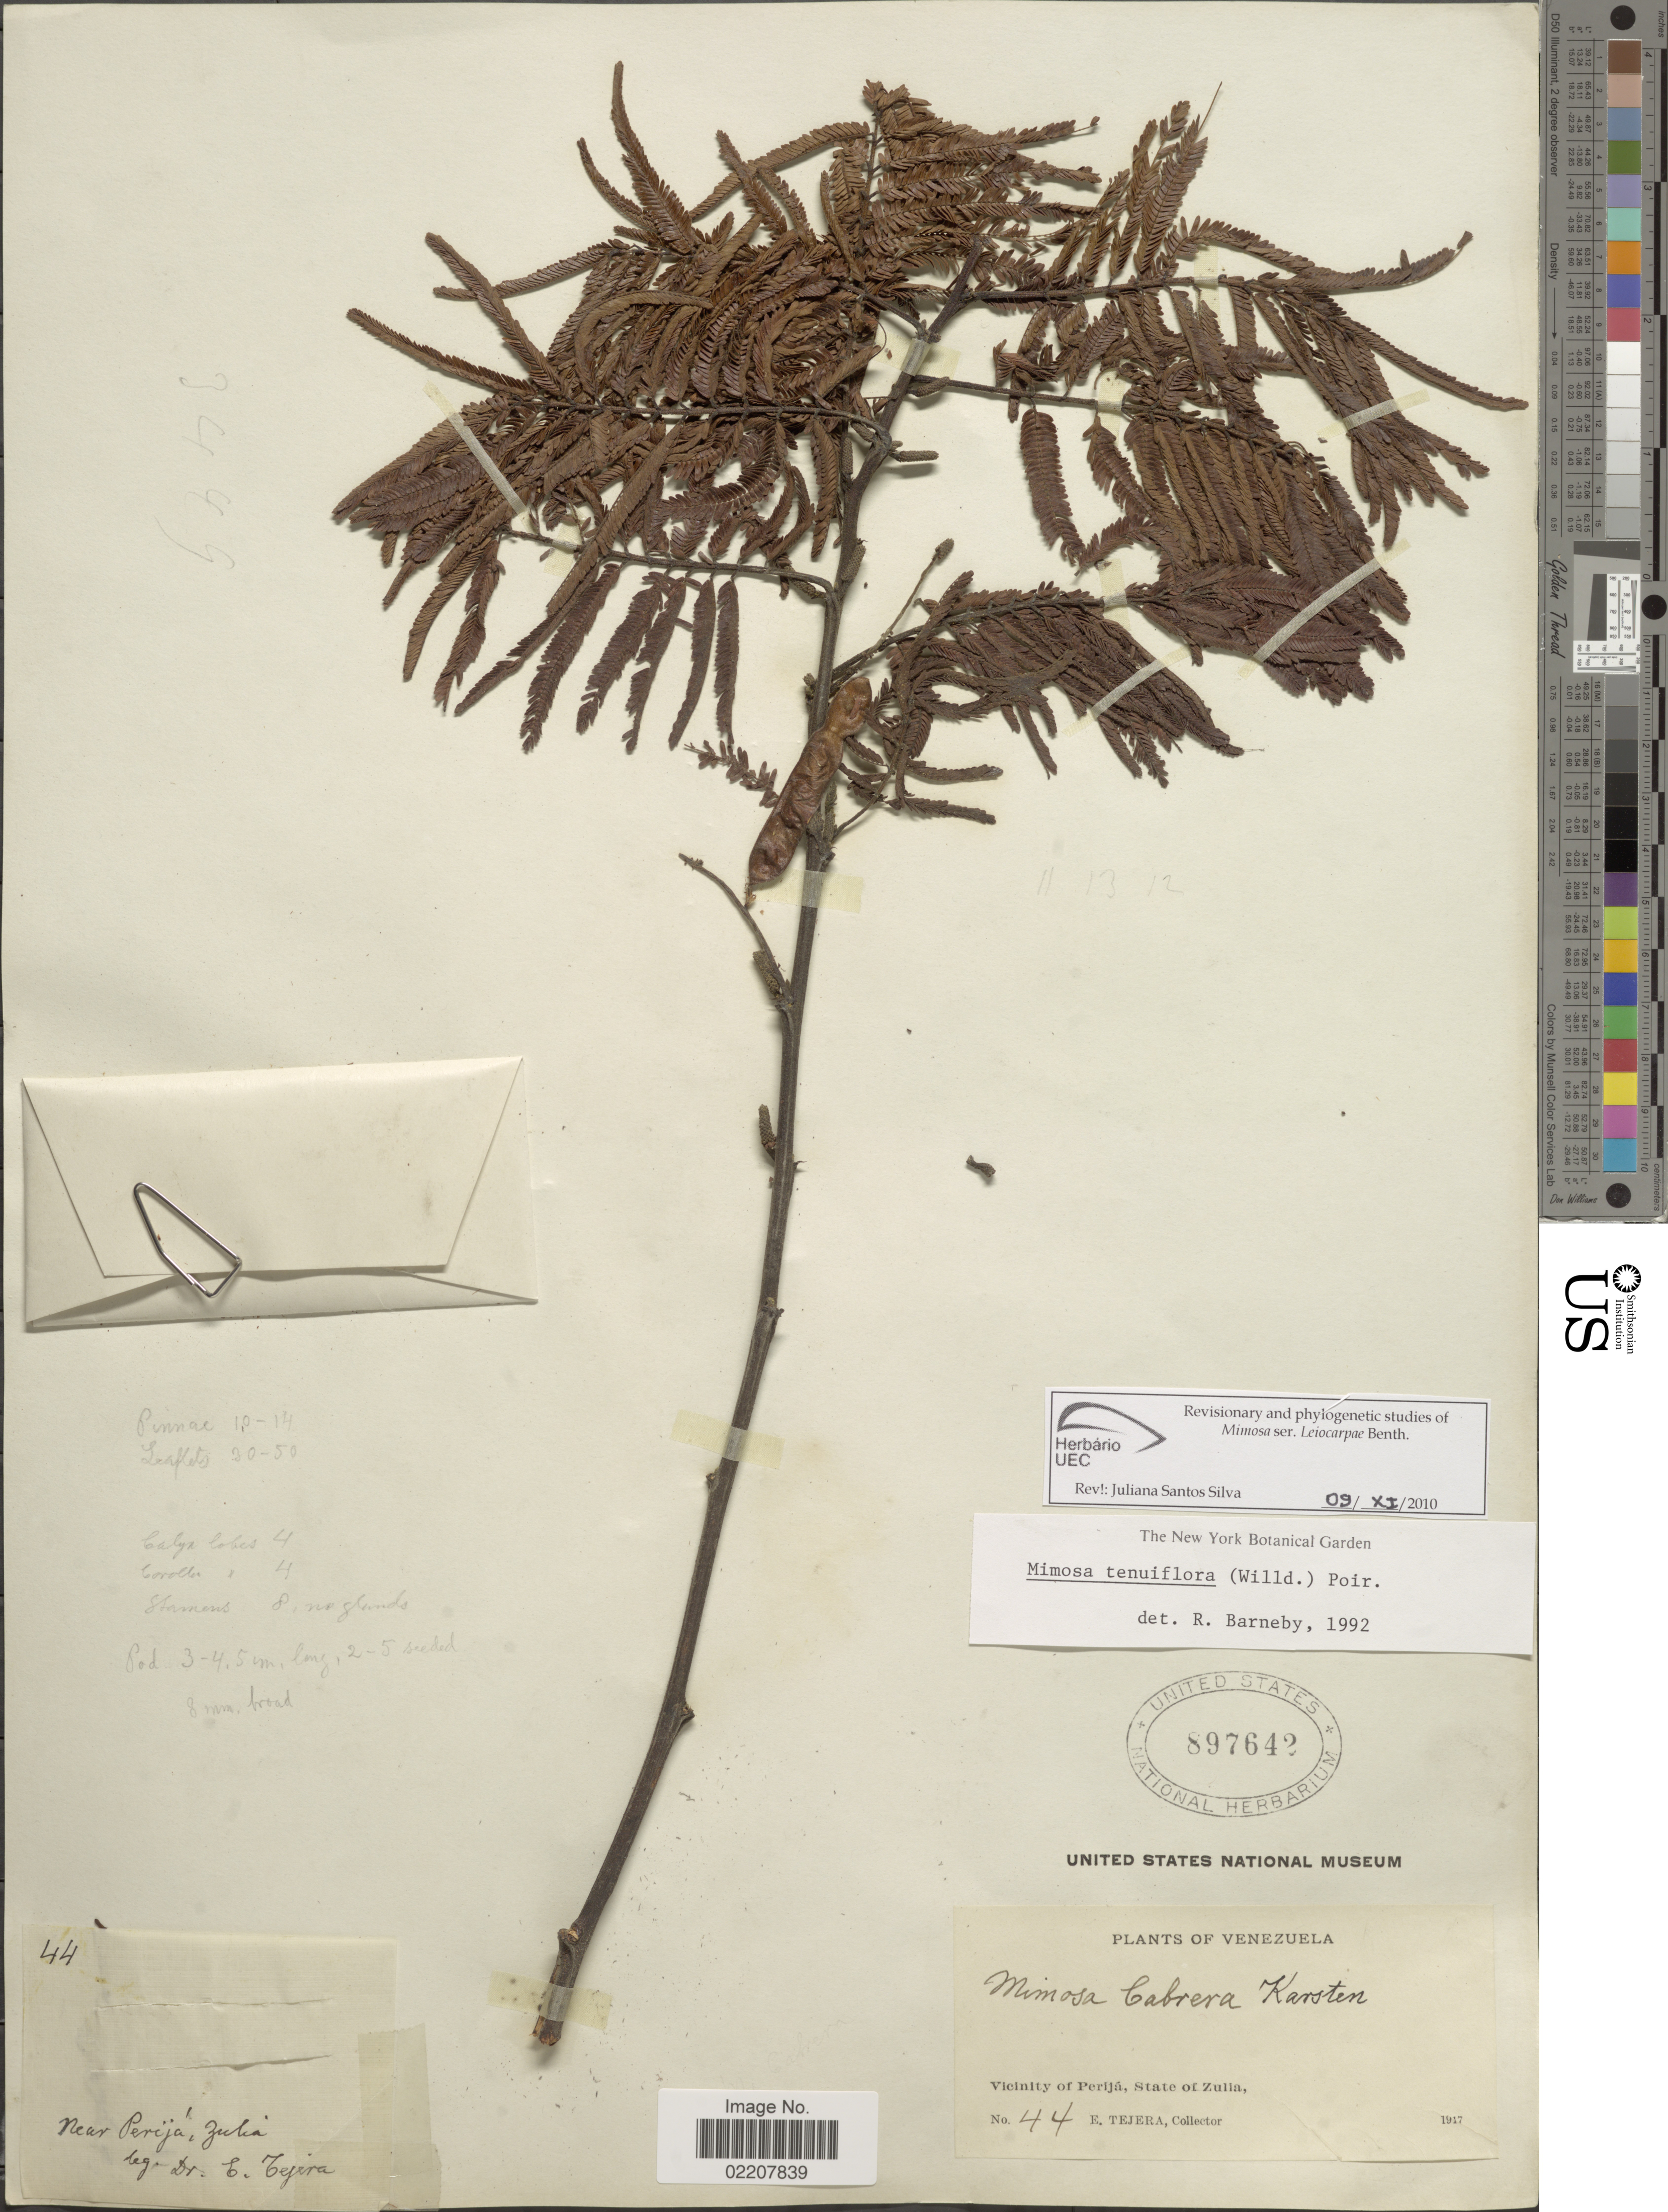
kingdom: Plantae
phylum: Tracheophyta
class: Magnoliopsida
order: Fabales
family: Fabaceae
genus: Mimosa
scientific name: Mimosa tenuiflora Benth., nom. illeg. hom.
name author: Benth.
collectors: E. Tejera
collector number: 44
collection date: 1917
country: Venezuela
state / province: Zulia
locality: Vicinity of Perija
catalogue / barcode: US 897642